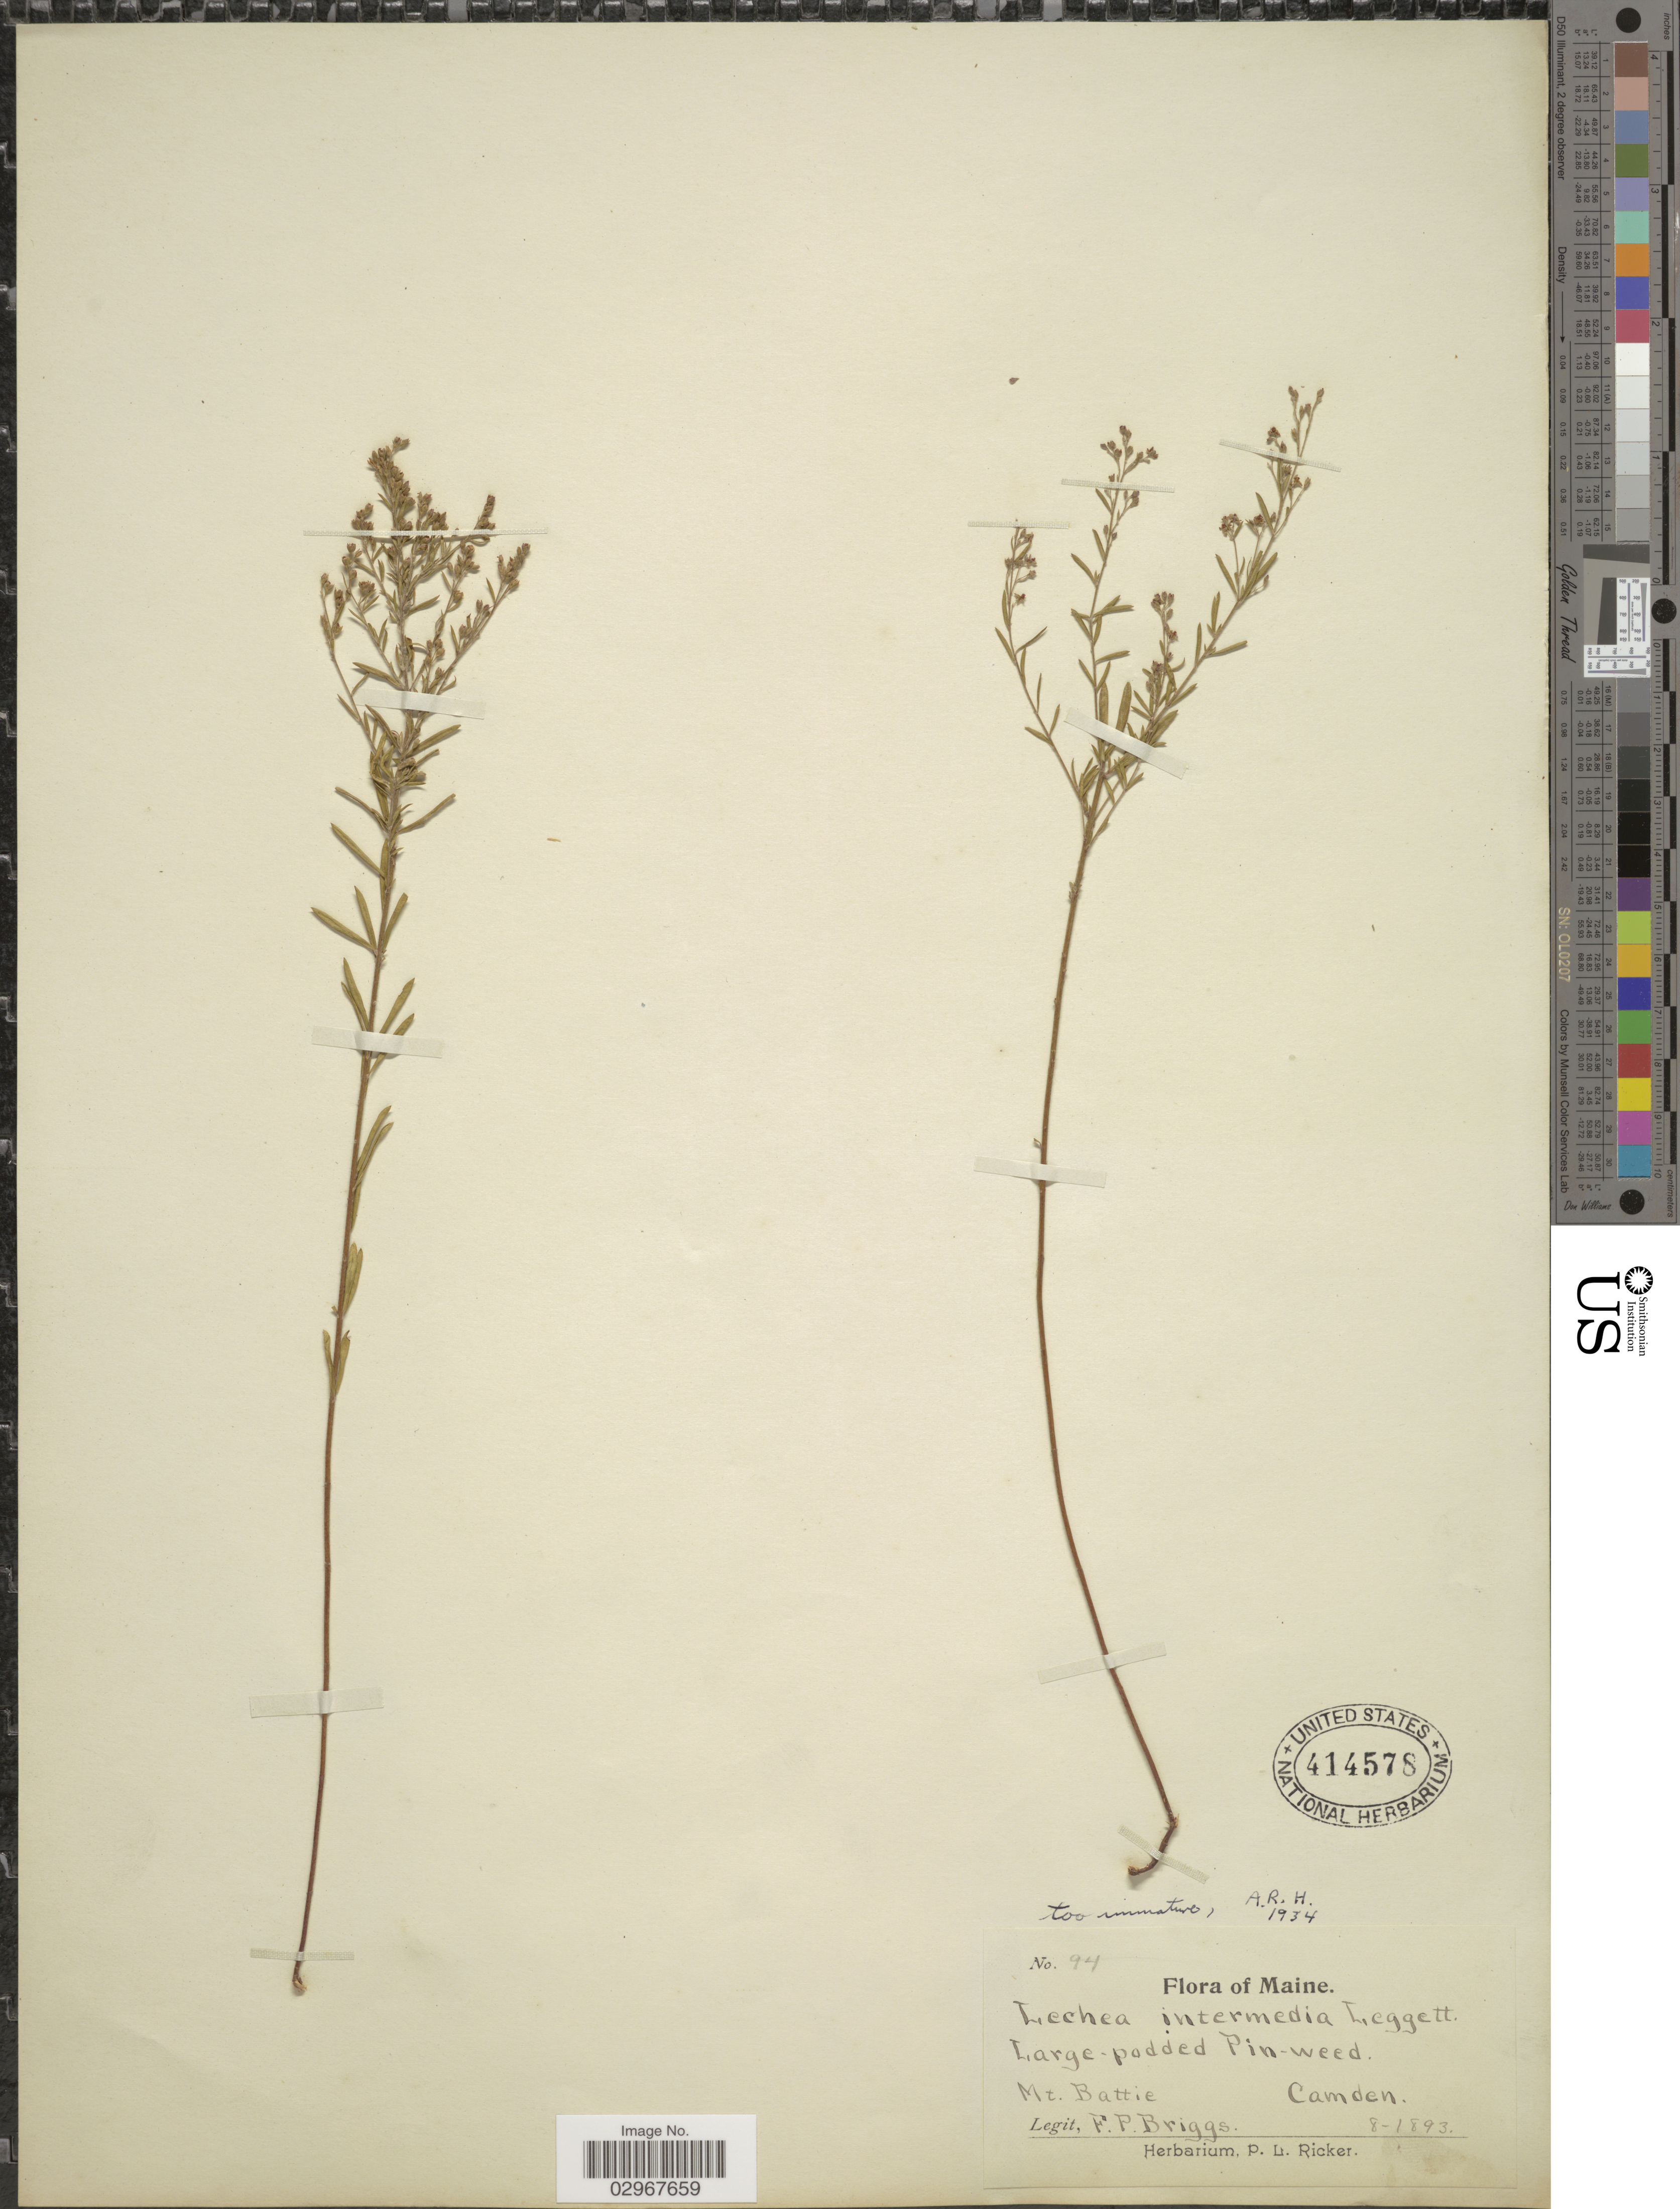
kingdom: Plantae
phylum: Tracheophyta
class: Magnoliopsida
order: Malvales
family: Cistaceae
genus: Lechea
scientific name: Lechea intermedia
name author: Legg. ex Britton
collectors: F. Briggs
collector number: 94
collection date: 1893-08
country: United States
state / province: Maine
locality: Mt. Battie. Camden.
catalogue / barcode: US 414578